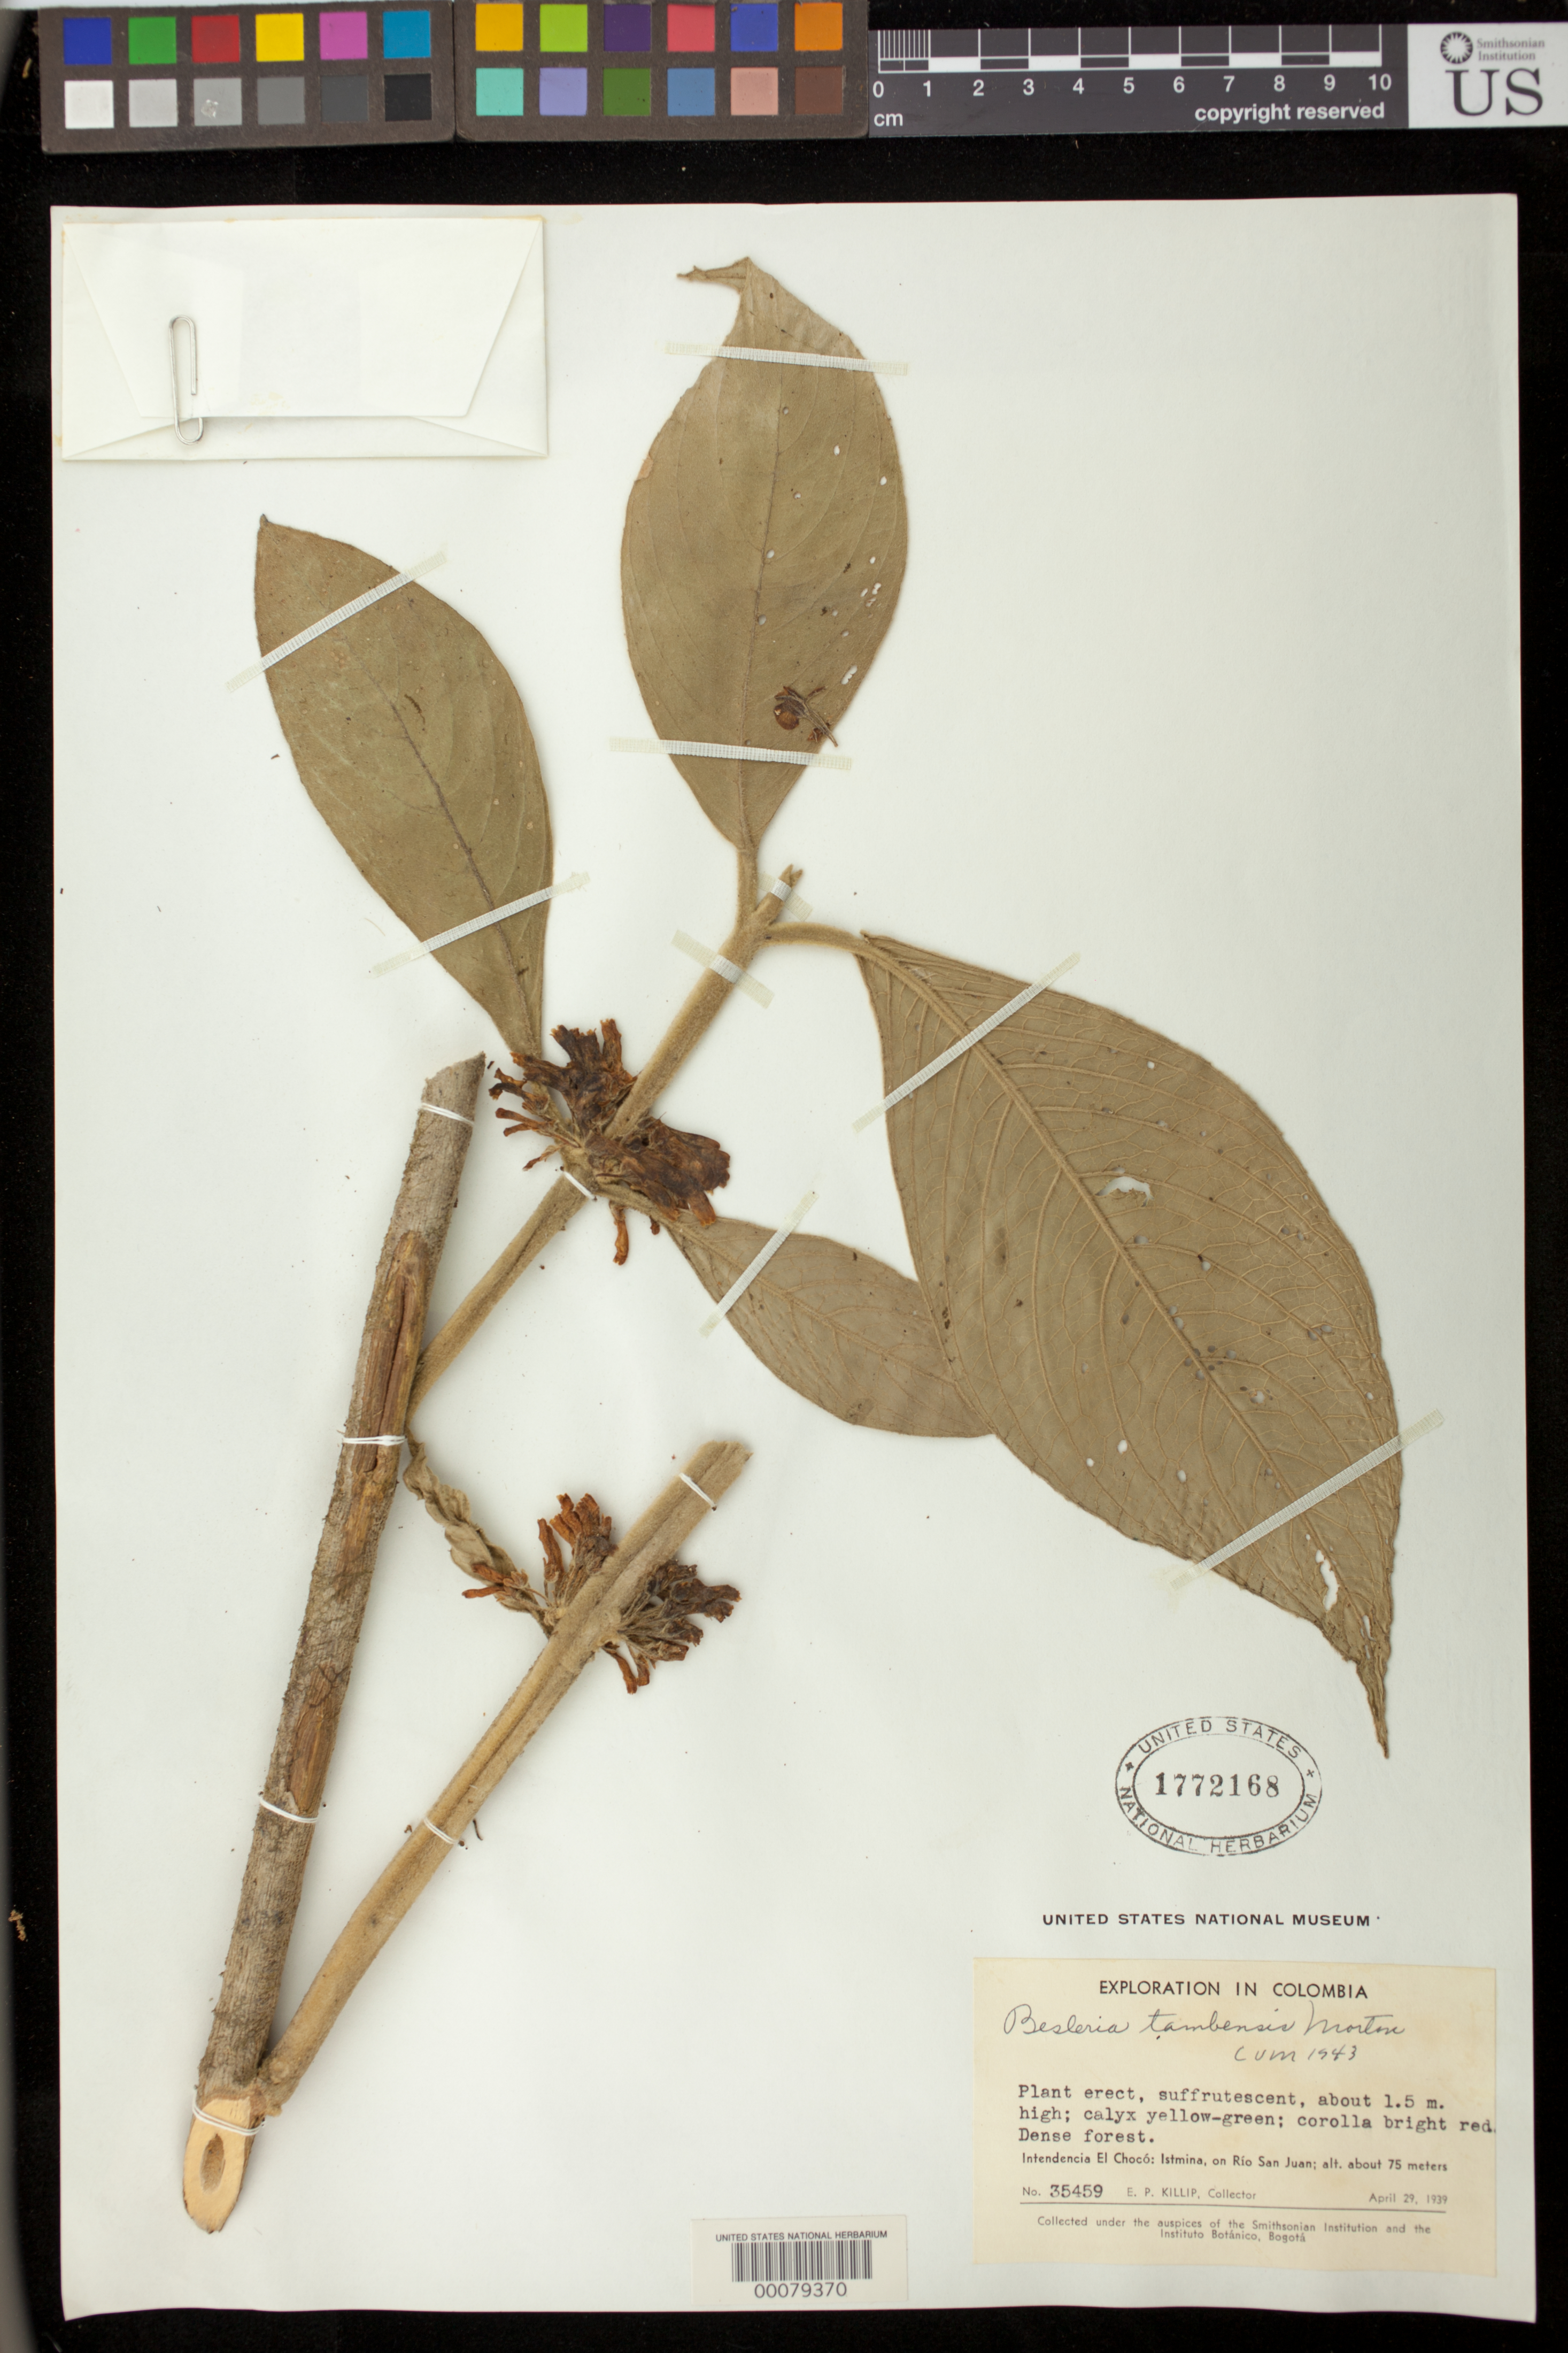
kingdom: Plantae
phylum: Tracheophyta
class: Magnoliopsida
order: Lamiales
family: Gesneriaceae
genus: Besleria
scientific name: Besleria tambensis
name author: C.V. Morton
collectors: E. P. Killip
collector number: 35459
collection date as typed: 29 Apr 1939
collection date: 1939-04-29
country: Colombia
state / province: Chocó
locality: Istmina, on Rio San Juan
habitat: Dense forest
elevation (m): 75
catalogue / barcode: US 1772168